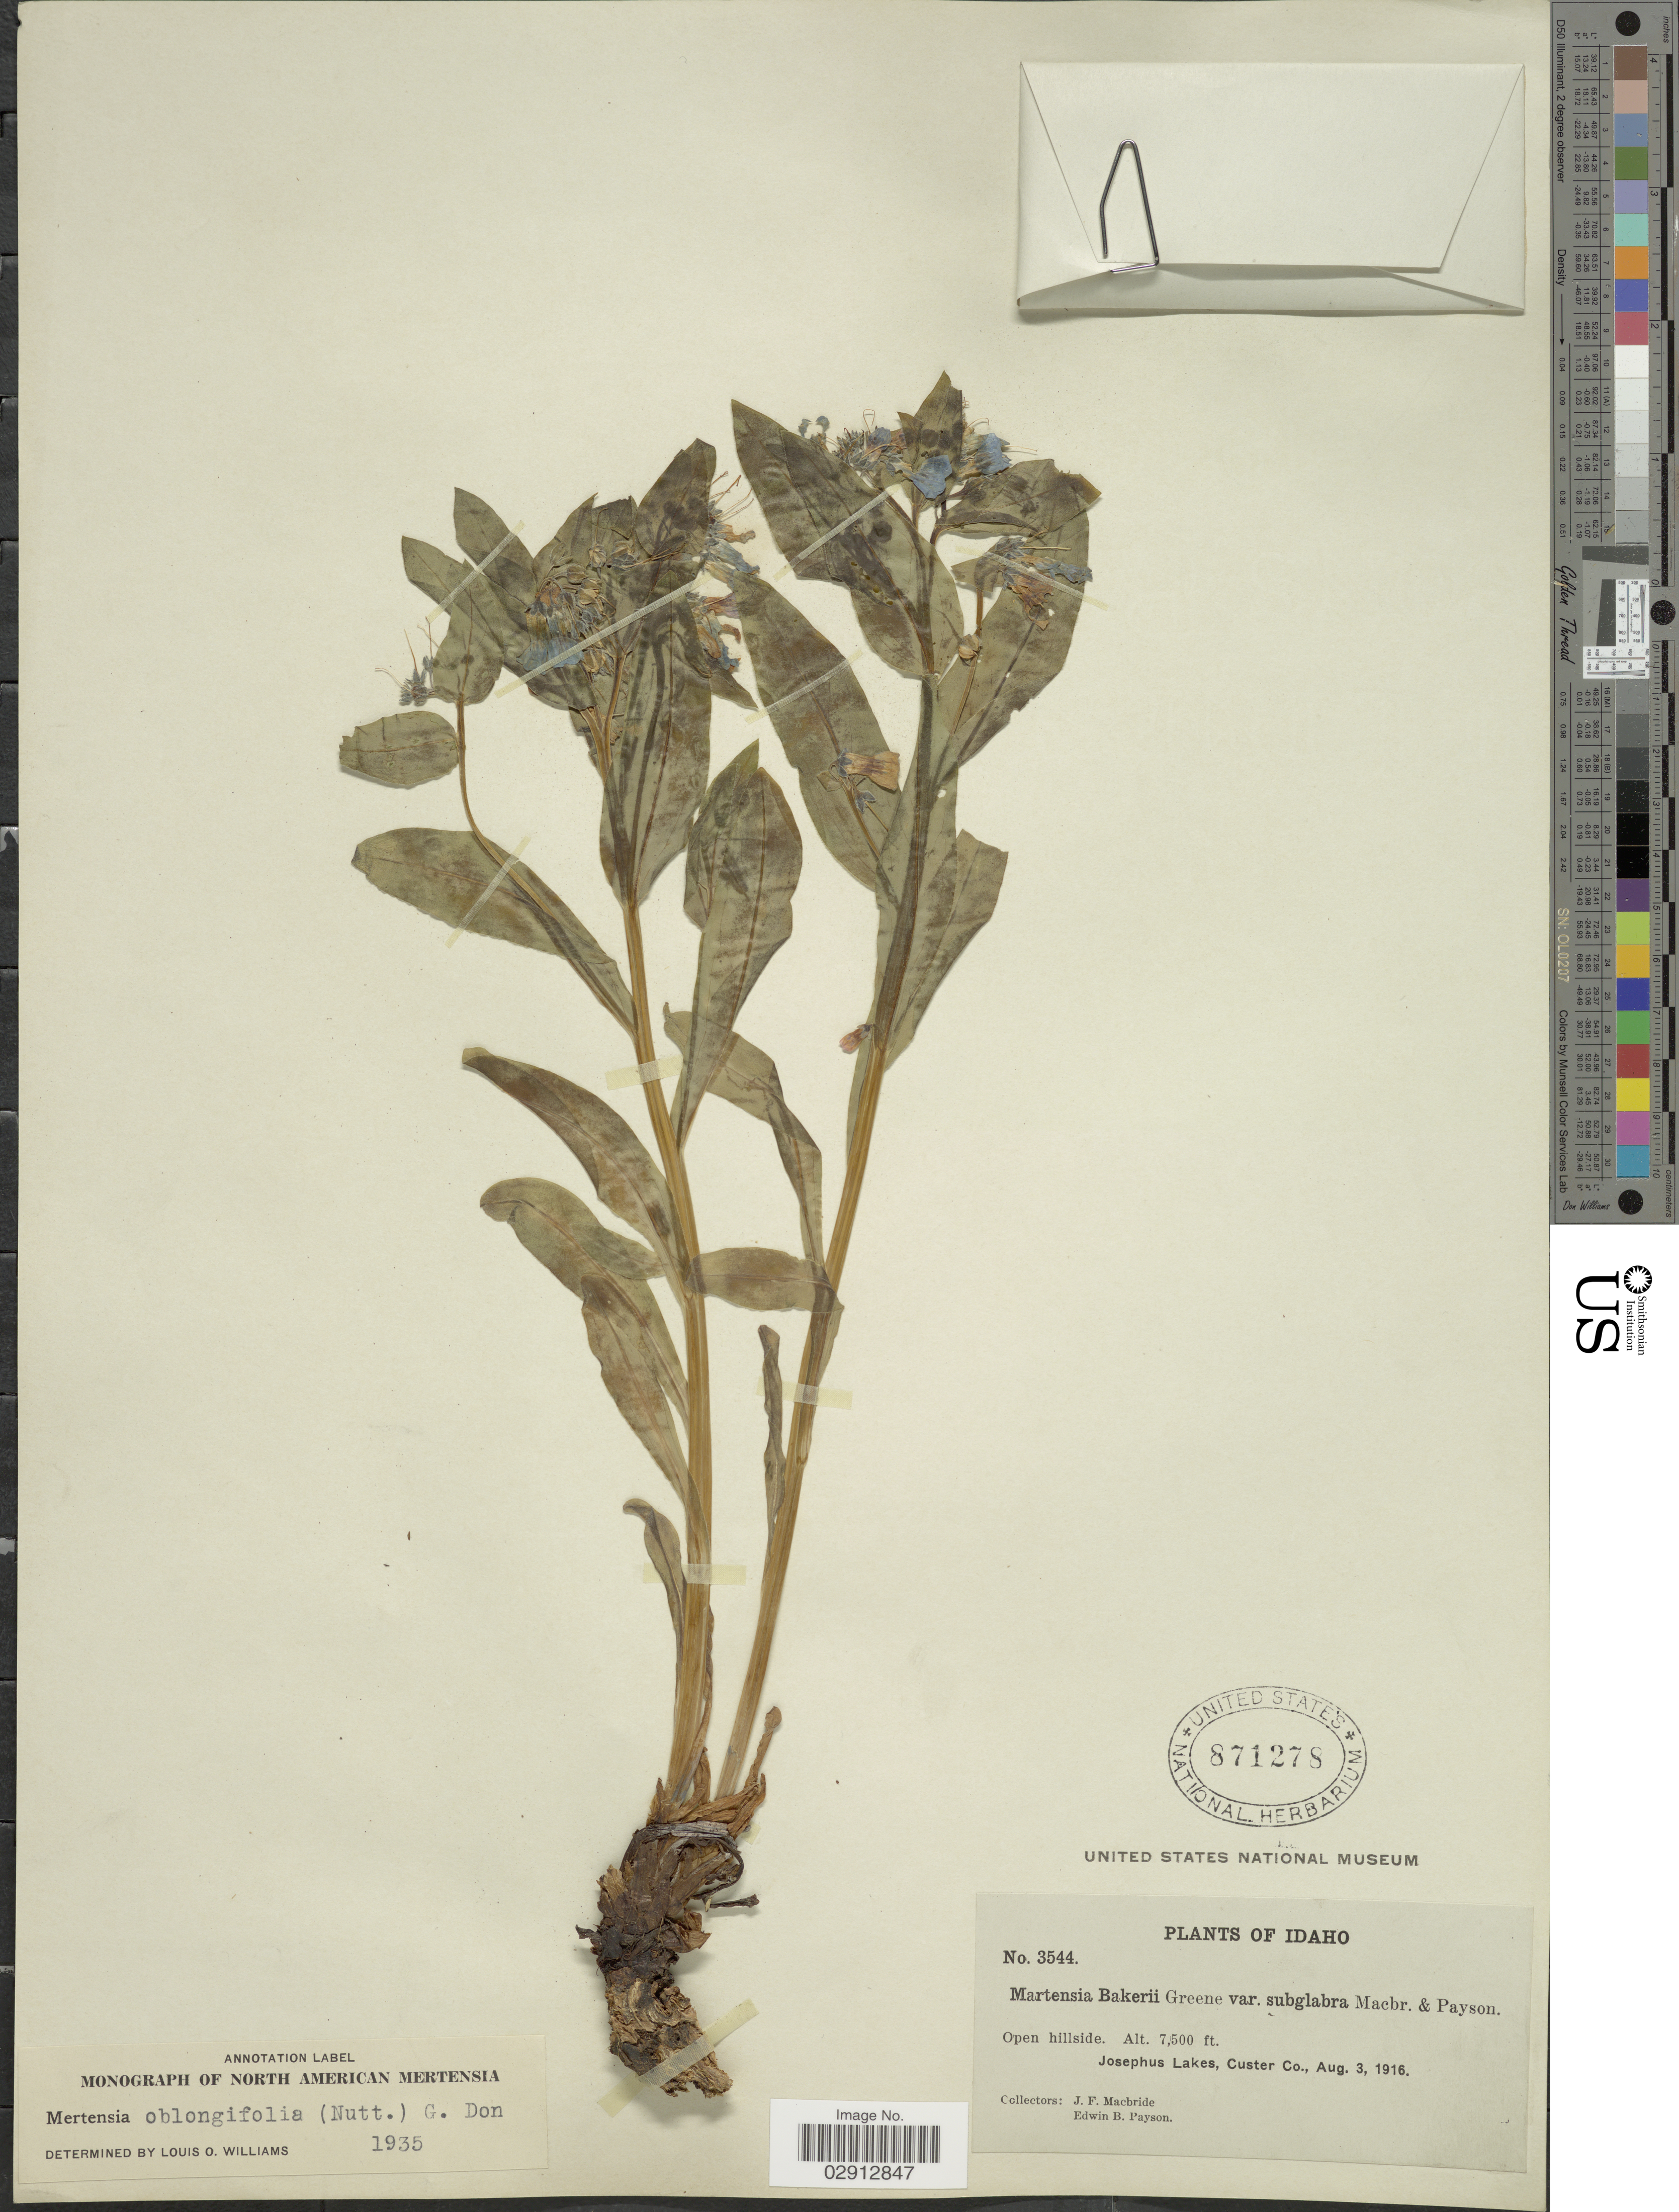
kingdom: Plantae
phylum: Tracheophyta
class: Magnoliopsida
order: Boraginales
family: Boraginaceae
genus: Mertensia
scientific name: Mertensia oblongifolia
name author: (Nutt.) G. Don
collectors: J. F. Macbride & E. B. Payson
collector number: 3544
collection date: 1916-08-03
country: United States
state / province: Idaho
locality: Josephus Lakes, Custer Co.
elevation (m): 2286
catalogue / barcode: US 871278